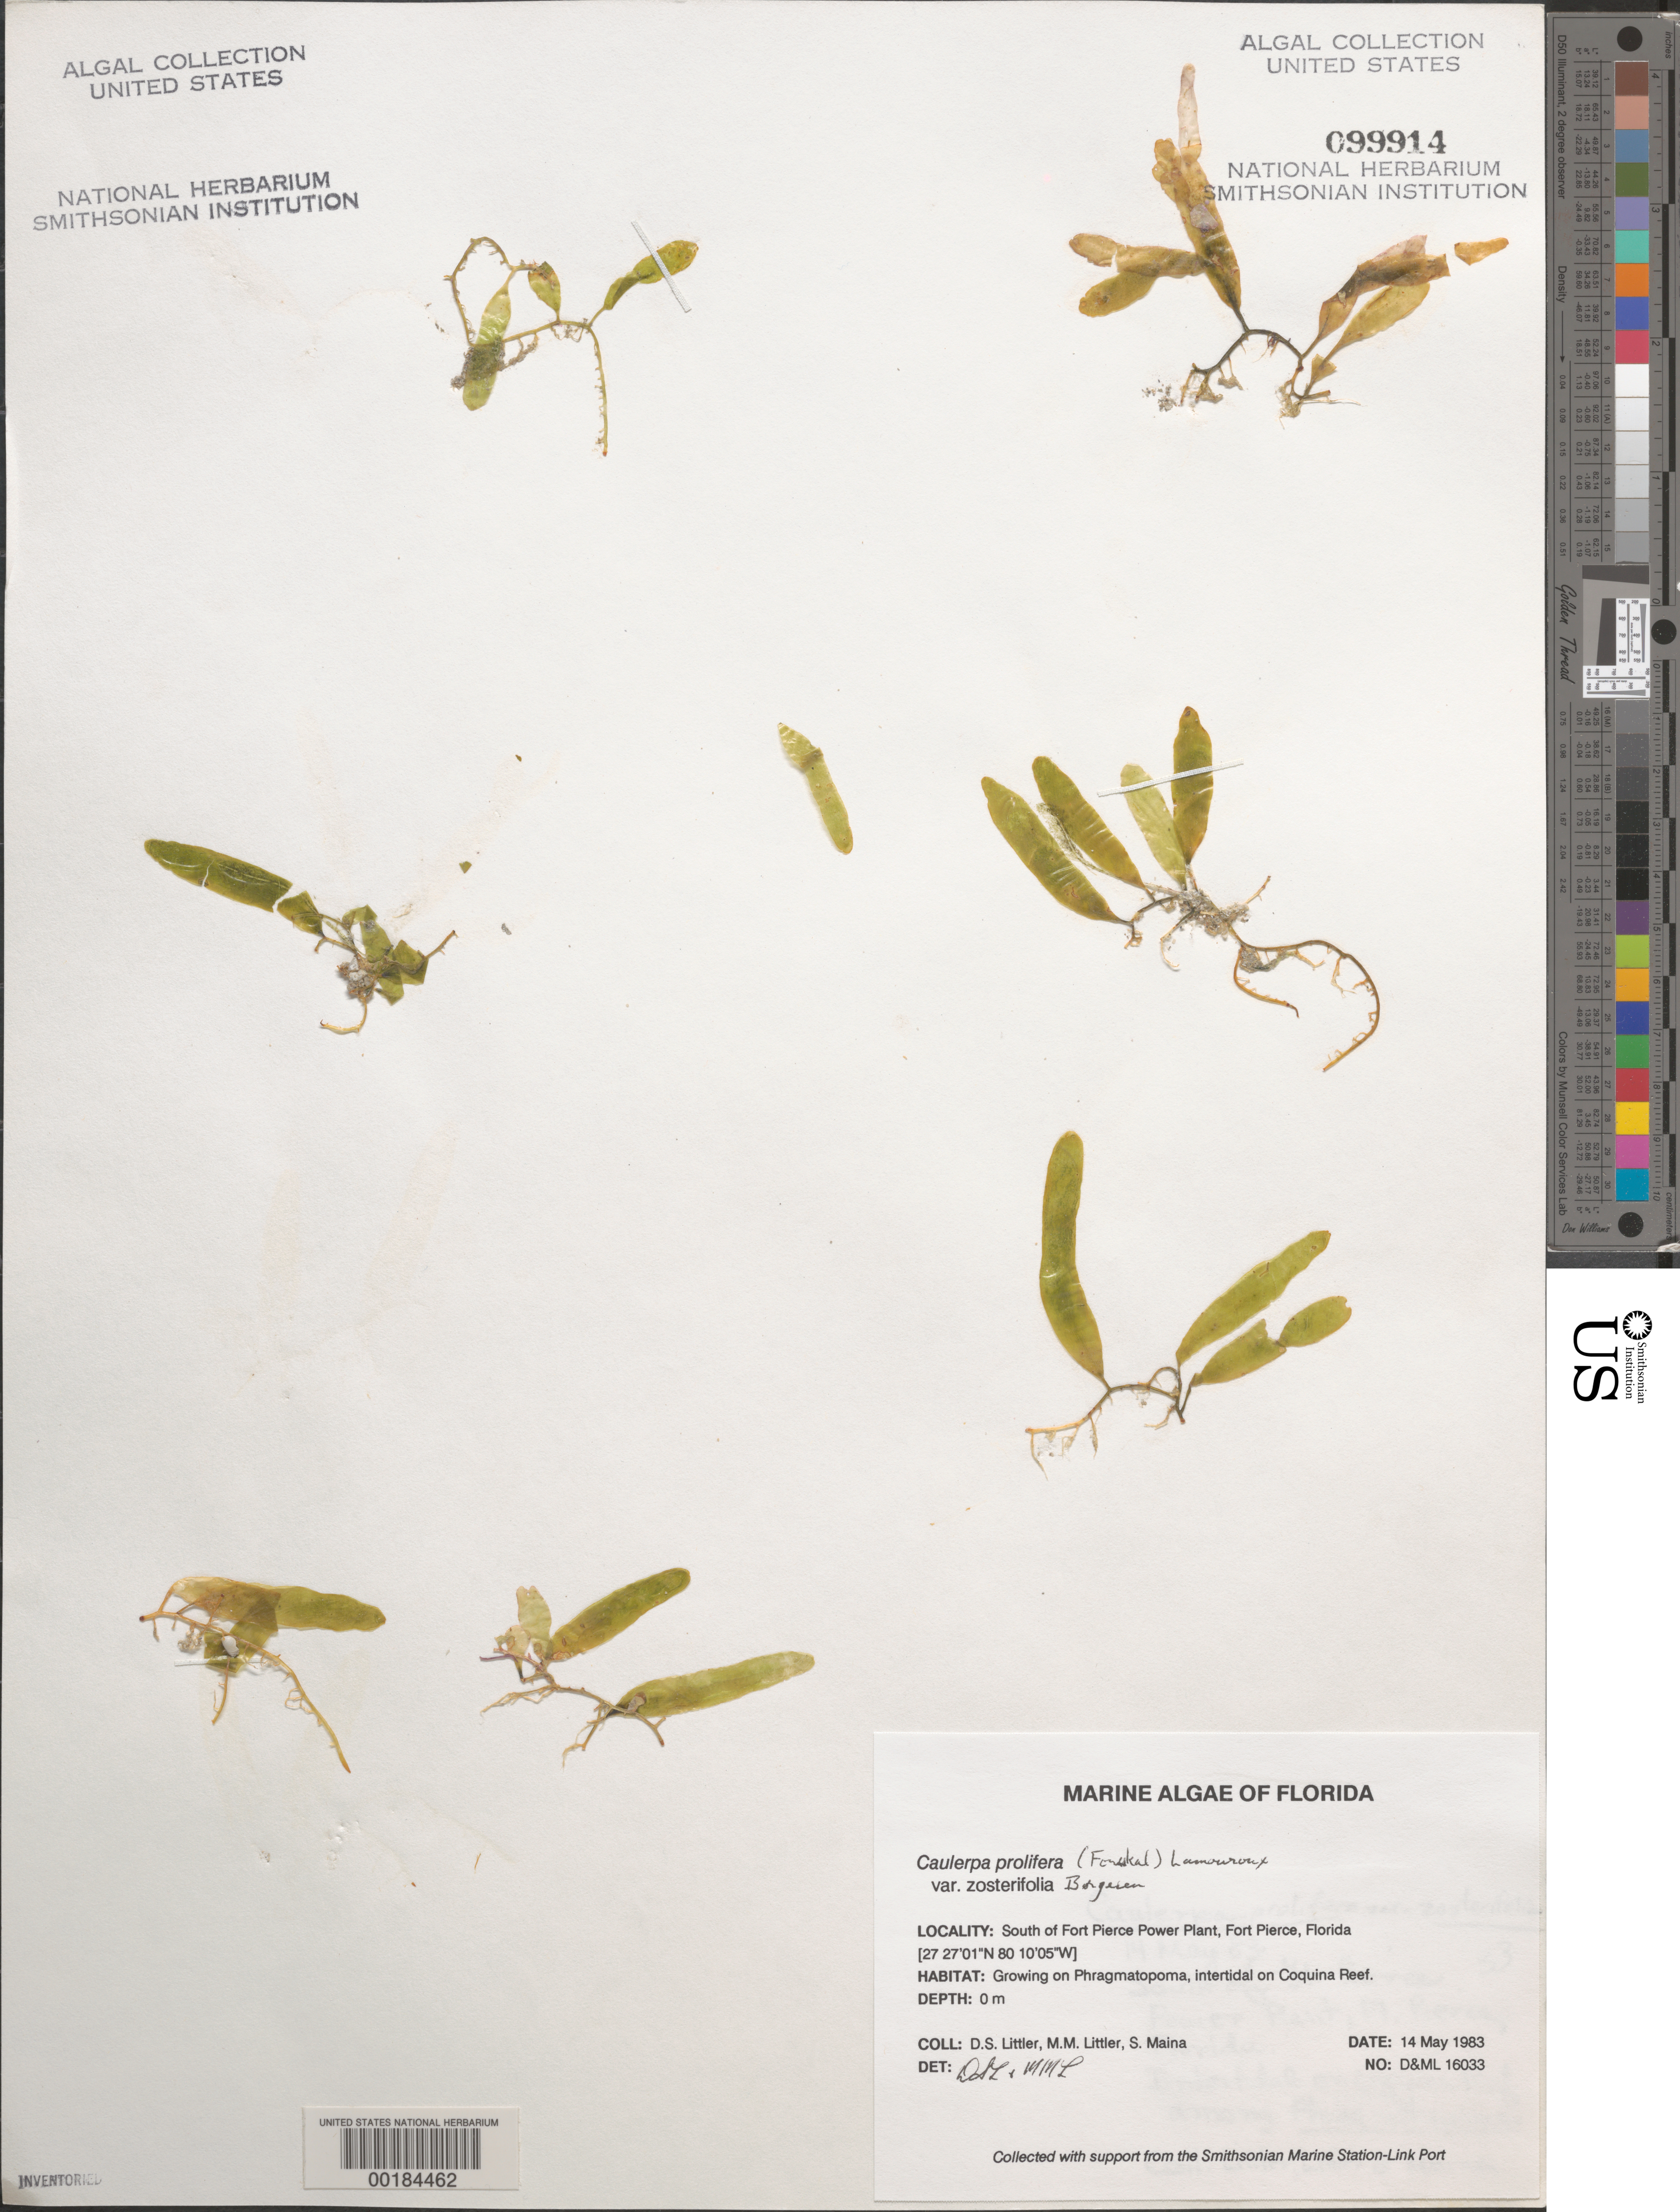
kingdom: Plantae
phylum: Chlorophyta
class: Ulvophyceae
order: Bryopsidales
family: Caulerpaceae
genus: Caulerpa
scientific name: Caulerpa prolifera var. zosterifolia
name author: Børgesen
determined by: Littler, D. S.; Littler, M. M.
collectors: D. S. Littler, M. M. Littler & S. Maina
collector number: D&ML 16033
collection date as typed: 14 May 1983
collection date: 1983-05-14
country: United States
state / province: Florida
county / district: Saint Lucie County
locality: Fort Pierce, south of Fort Pierce power plant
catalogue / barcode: US 99914